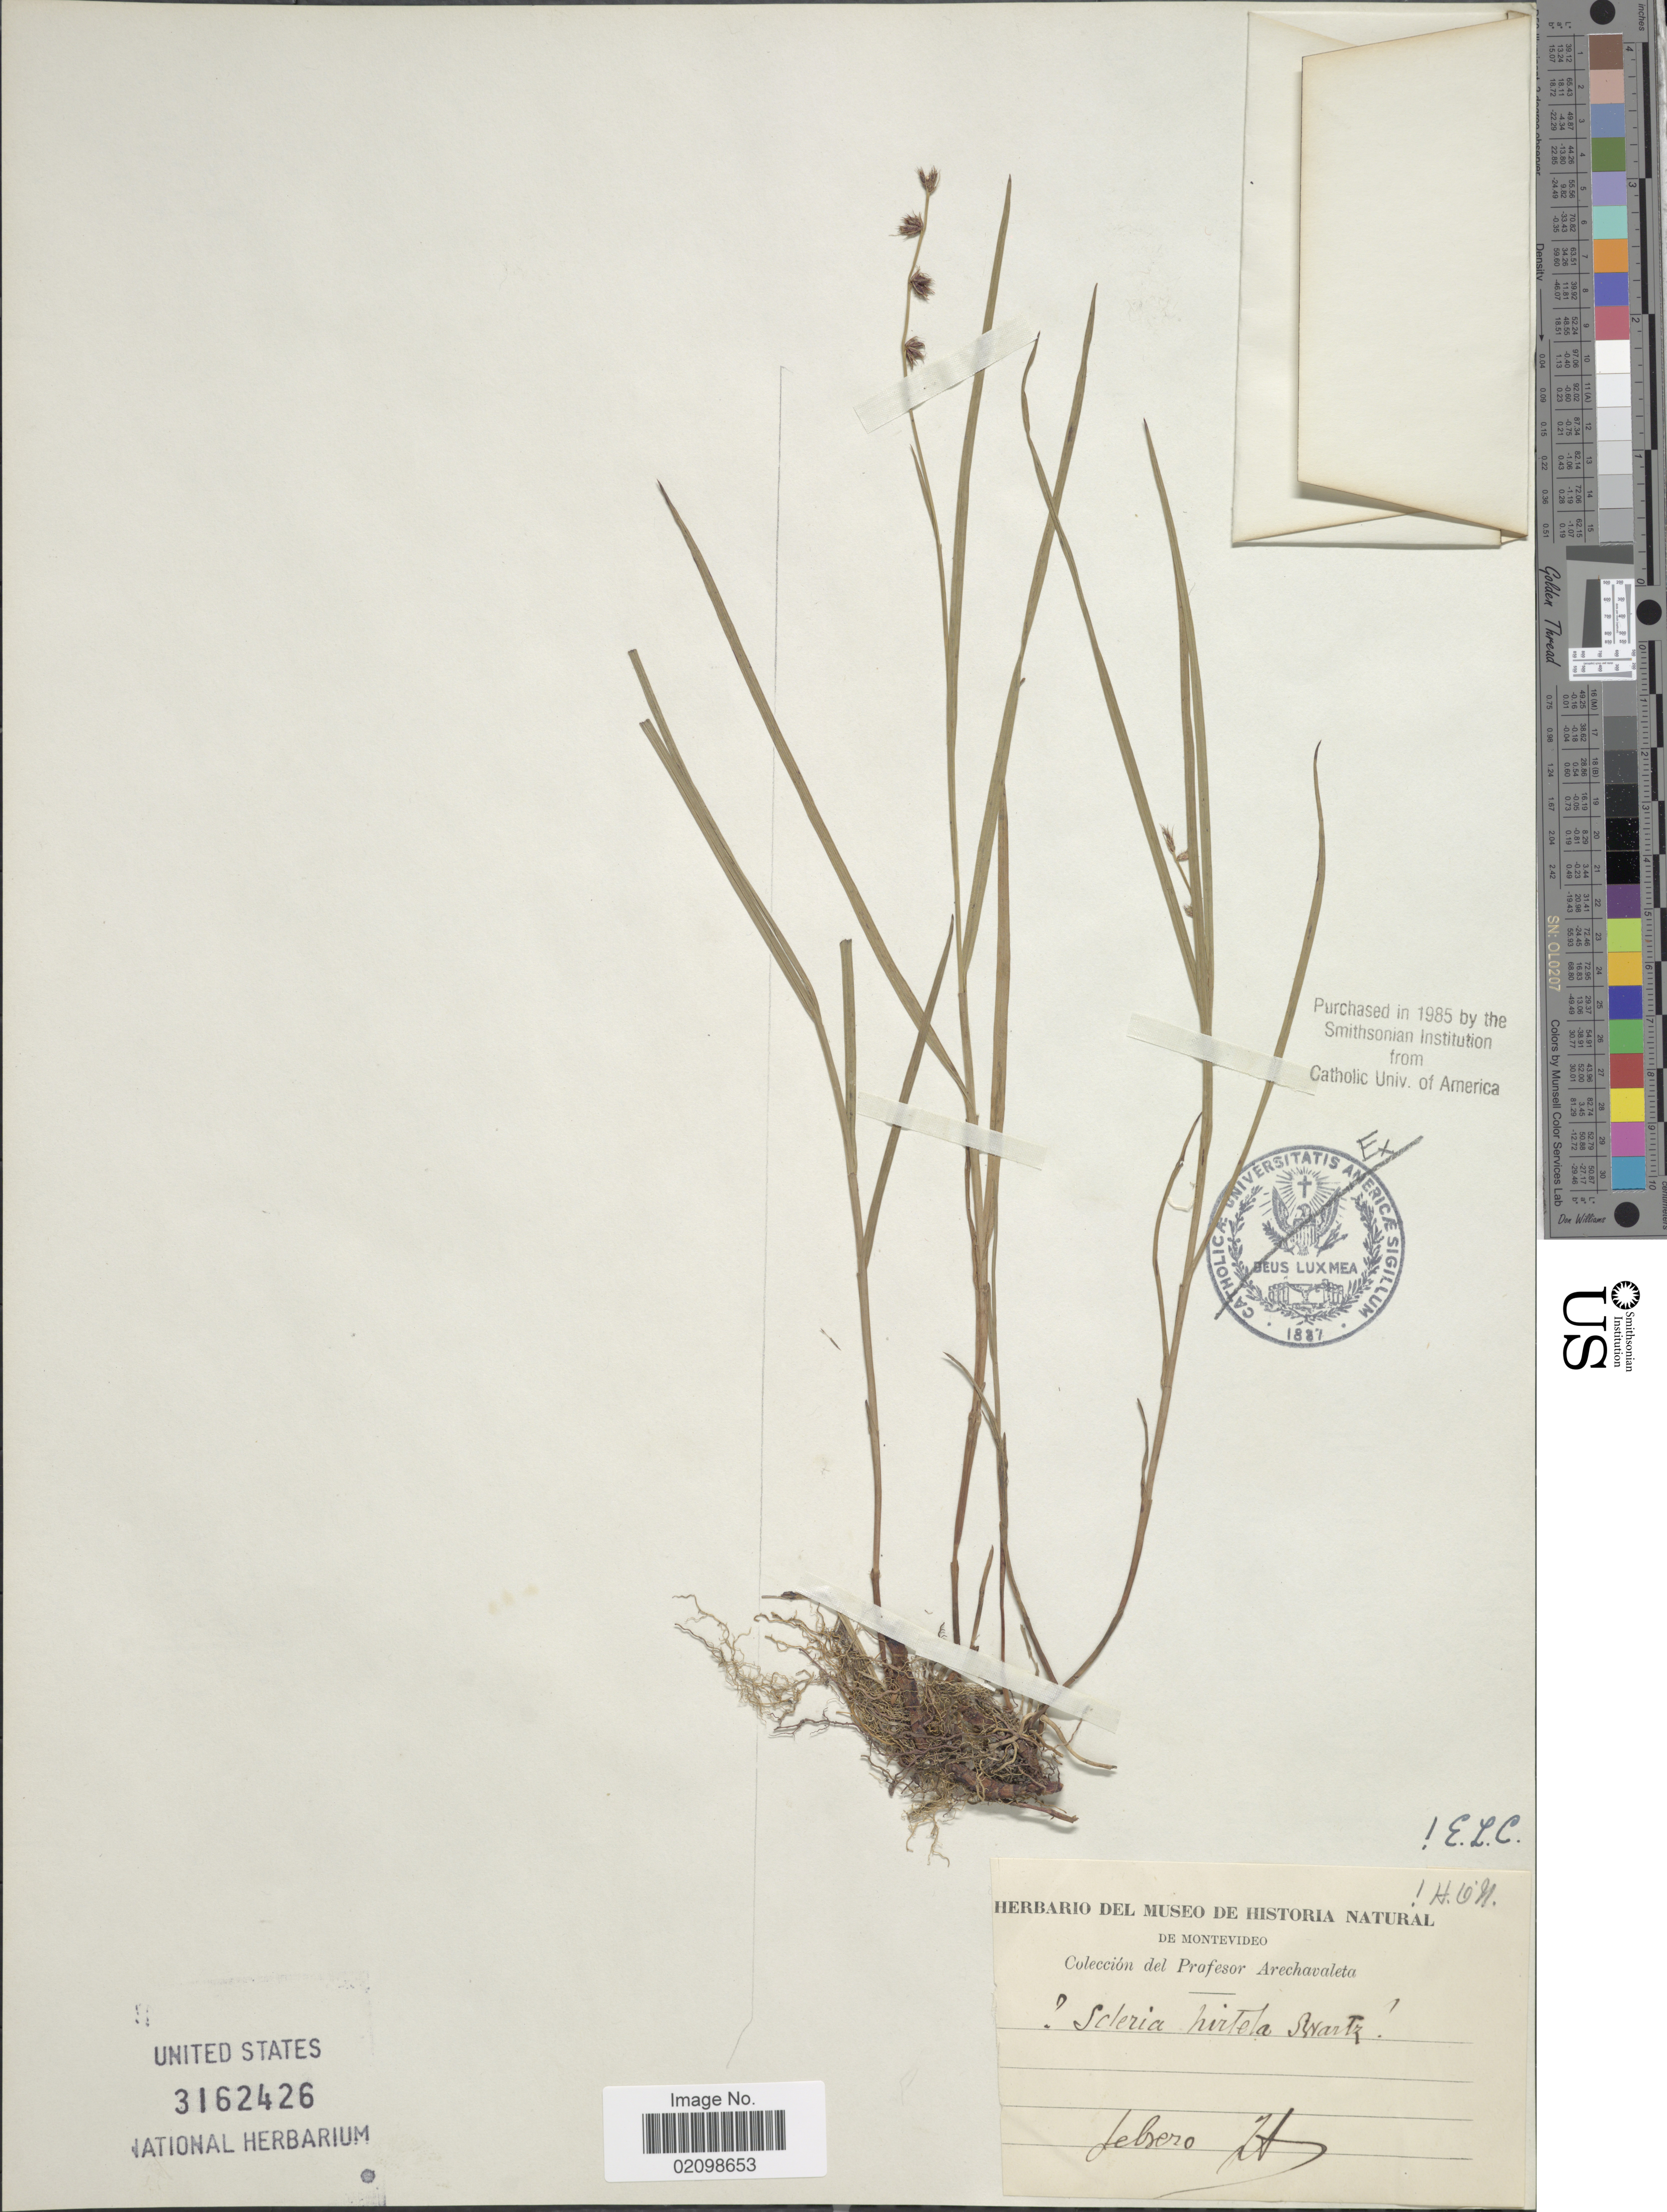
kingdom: Plantae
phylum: Tracheophyta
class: Liliopsida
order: Poales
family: Cyperaceae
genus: Scleria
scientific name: Scleria distans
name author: Poir.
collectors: J. Arechavaleta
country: Uruguay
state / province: Montevideo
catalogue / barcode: US 3162426